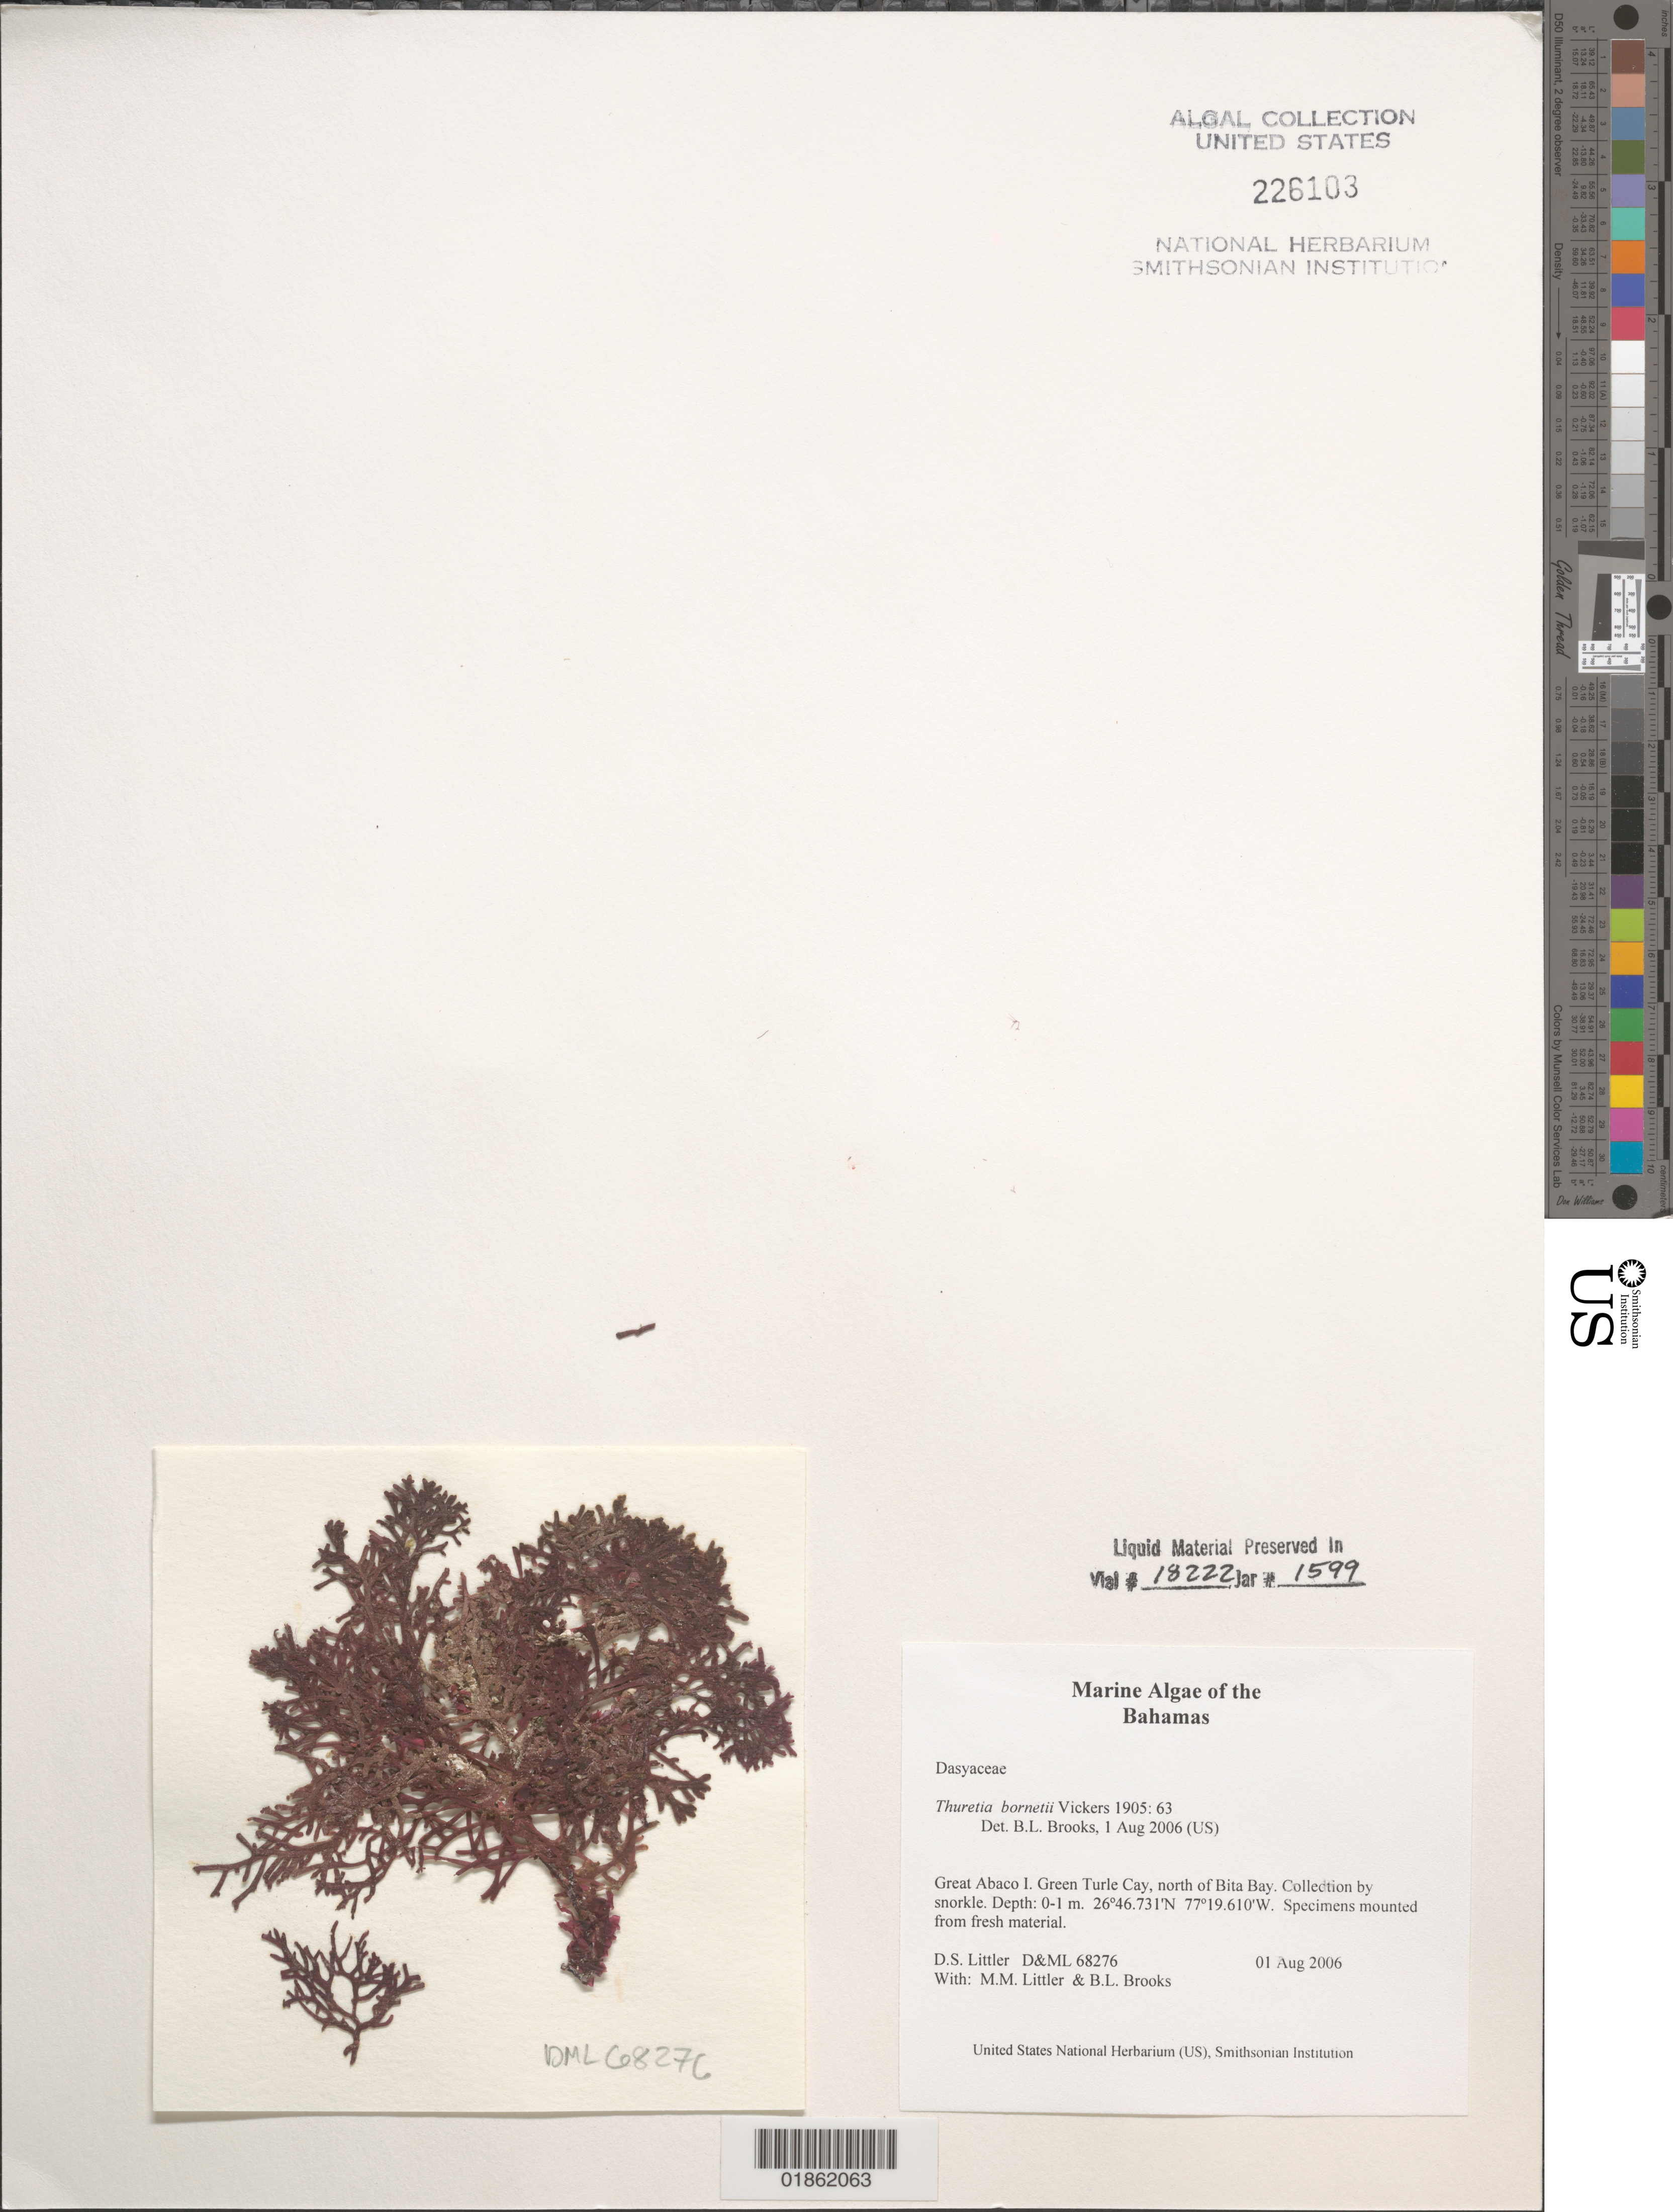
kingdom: Plantae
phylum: Rhodophyta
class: Florideophyceae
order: Ceramiales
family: Dasyaceae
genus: Thuretia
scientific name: Thuretia sp.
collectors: M. M. Littler, D. S. Littler & B. Brooks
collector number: D&ML 68276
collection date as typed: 01 Aug 2006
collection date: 2006-08-01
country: Bahamas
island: Green Turtle Cay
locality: Rock outcrop north of Bita Bay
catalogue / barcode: US 226103